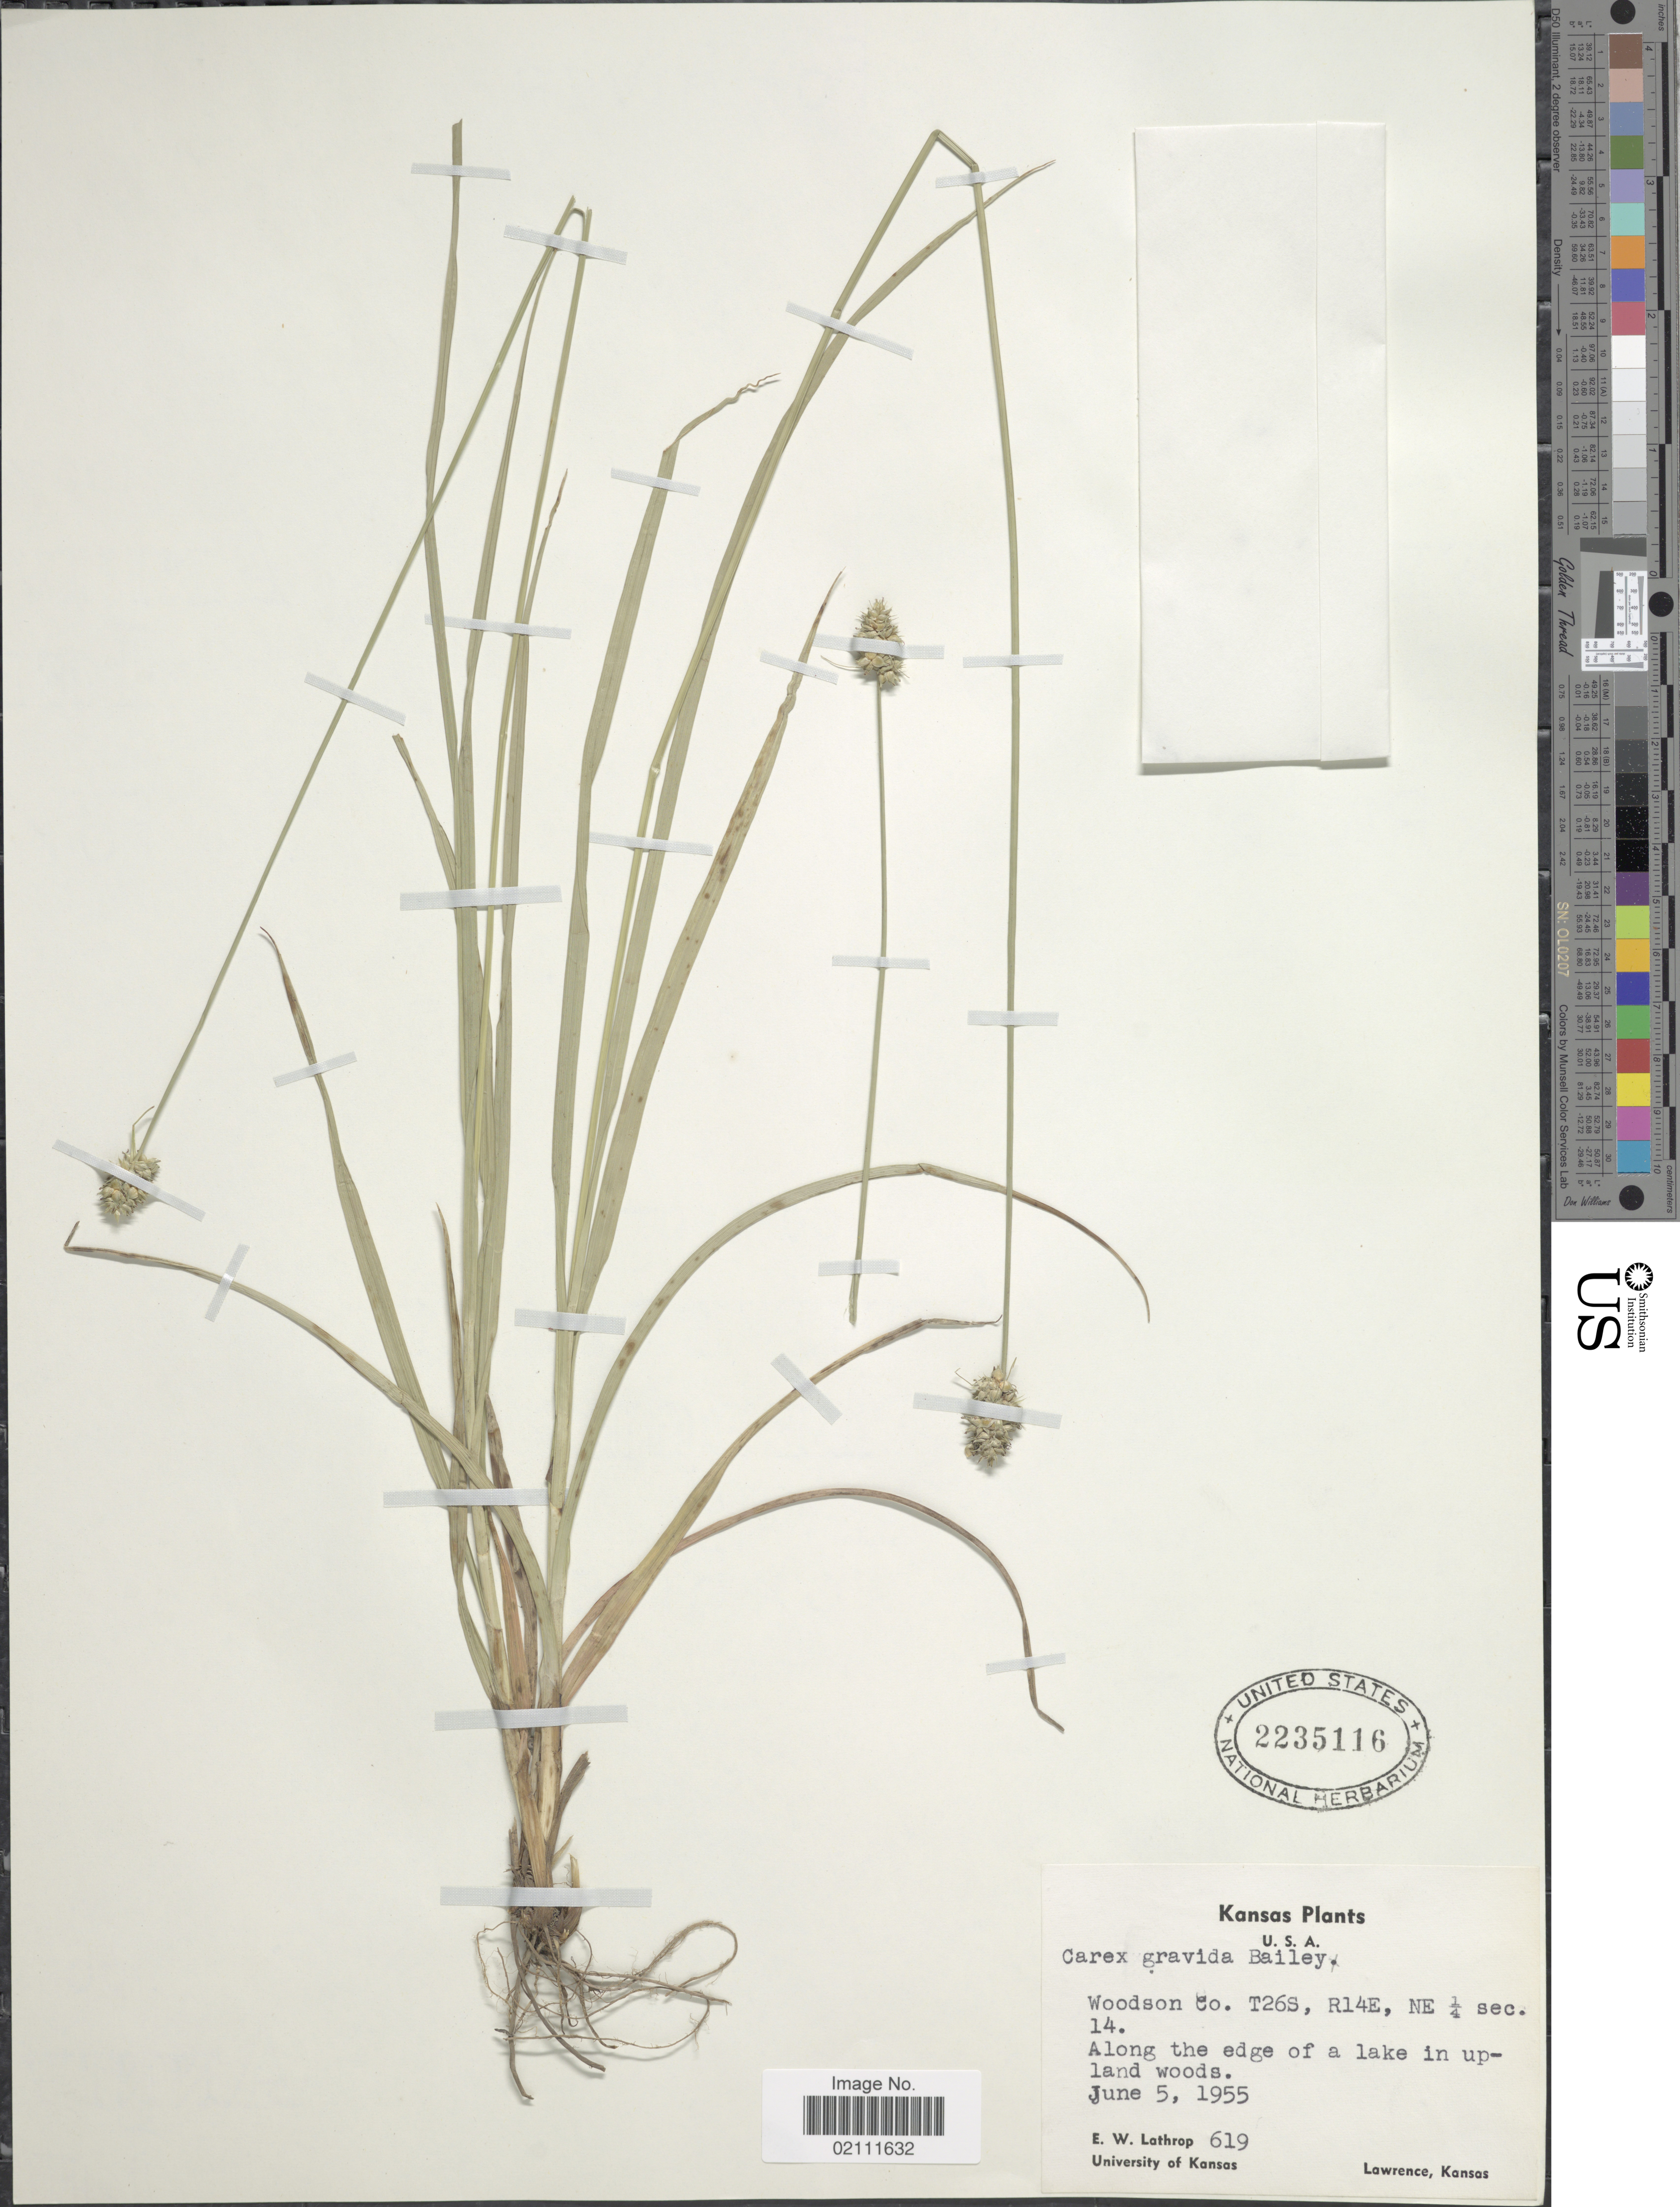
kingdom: Plantae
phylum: Tracheophyta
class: Liliopsida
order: Poales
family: Cyperaceae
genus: Carex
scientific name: Carex gravida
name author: L.H. Bailey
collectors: E. W. Lathrop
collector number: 619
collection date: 1955-06-05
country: United States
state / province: Kansas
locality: Woodson Co. T26S, R14E, NE1/4 sec.14, along the edge of a lake in upland woods.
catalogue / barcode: US 2235116